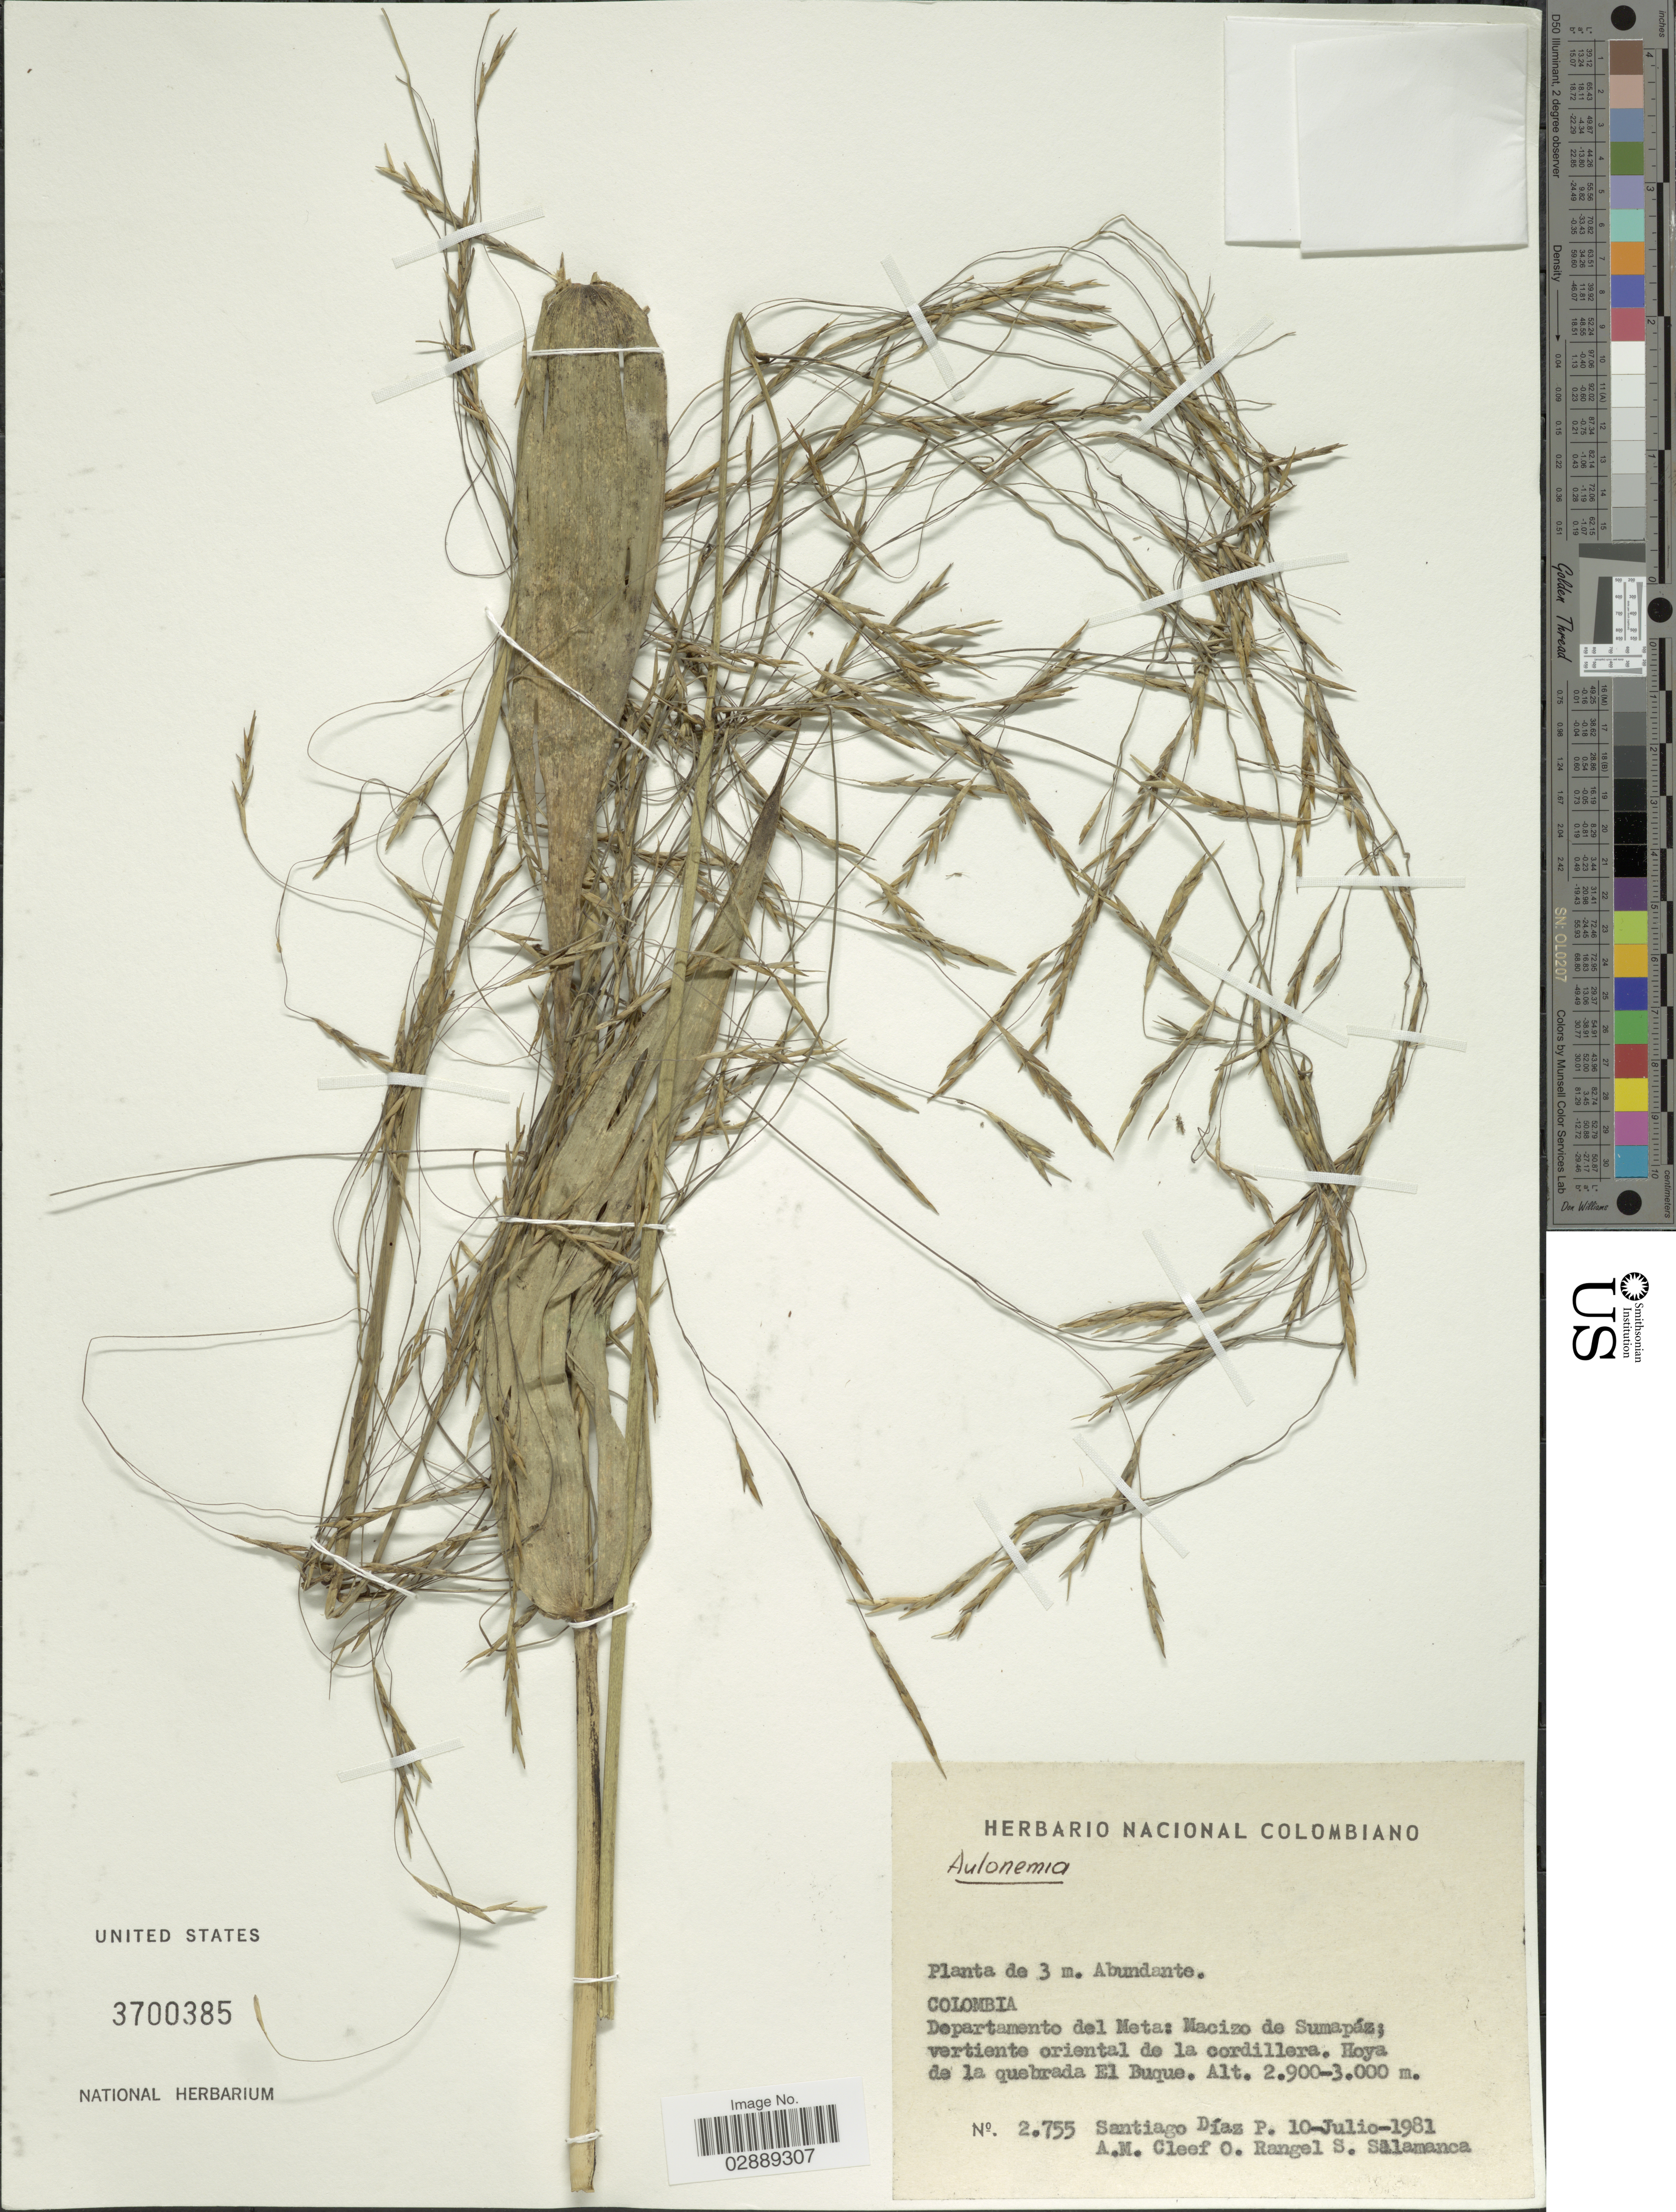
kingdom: Plantae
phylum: Tracheophyta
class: Liliopsida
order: Poales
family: Poaceae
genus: Aulonemia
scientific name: Aulonemia sp.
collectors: S. Diaz P., A. M. Cleef, O. Rangel & S. Salamanca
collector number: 2755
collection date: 1981-07-10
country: Colombia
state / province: Meta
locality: Macizo de Sumapaz; vertiente oriental de la cordillera. Hoya de la quebrada El Buque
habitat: abundante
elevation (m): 2900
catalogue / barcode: US 3700385